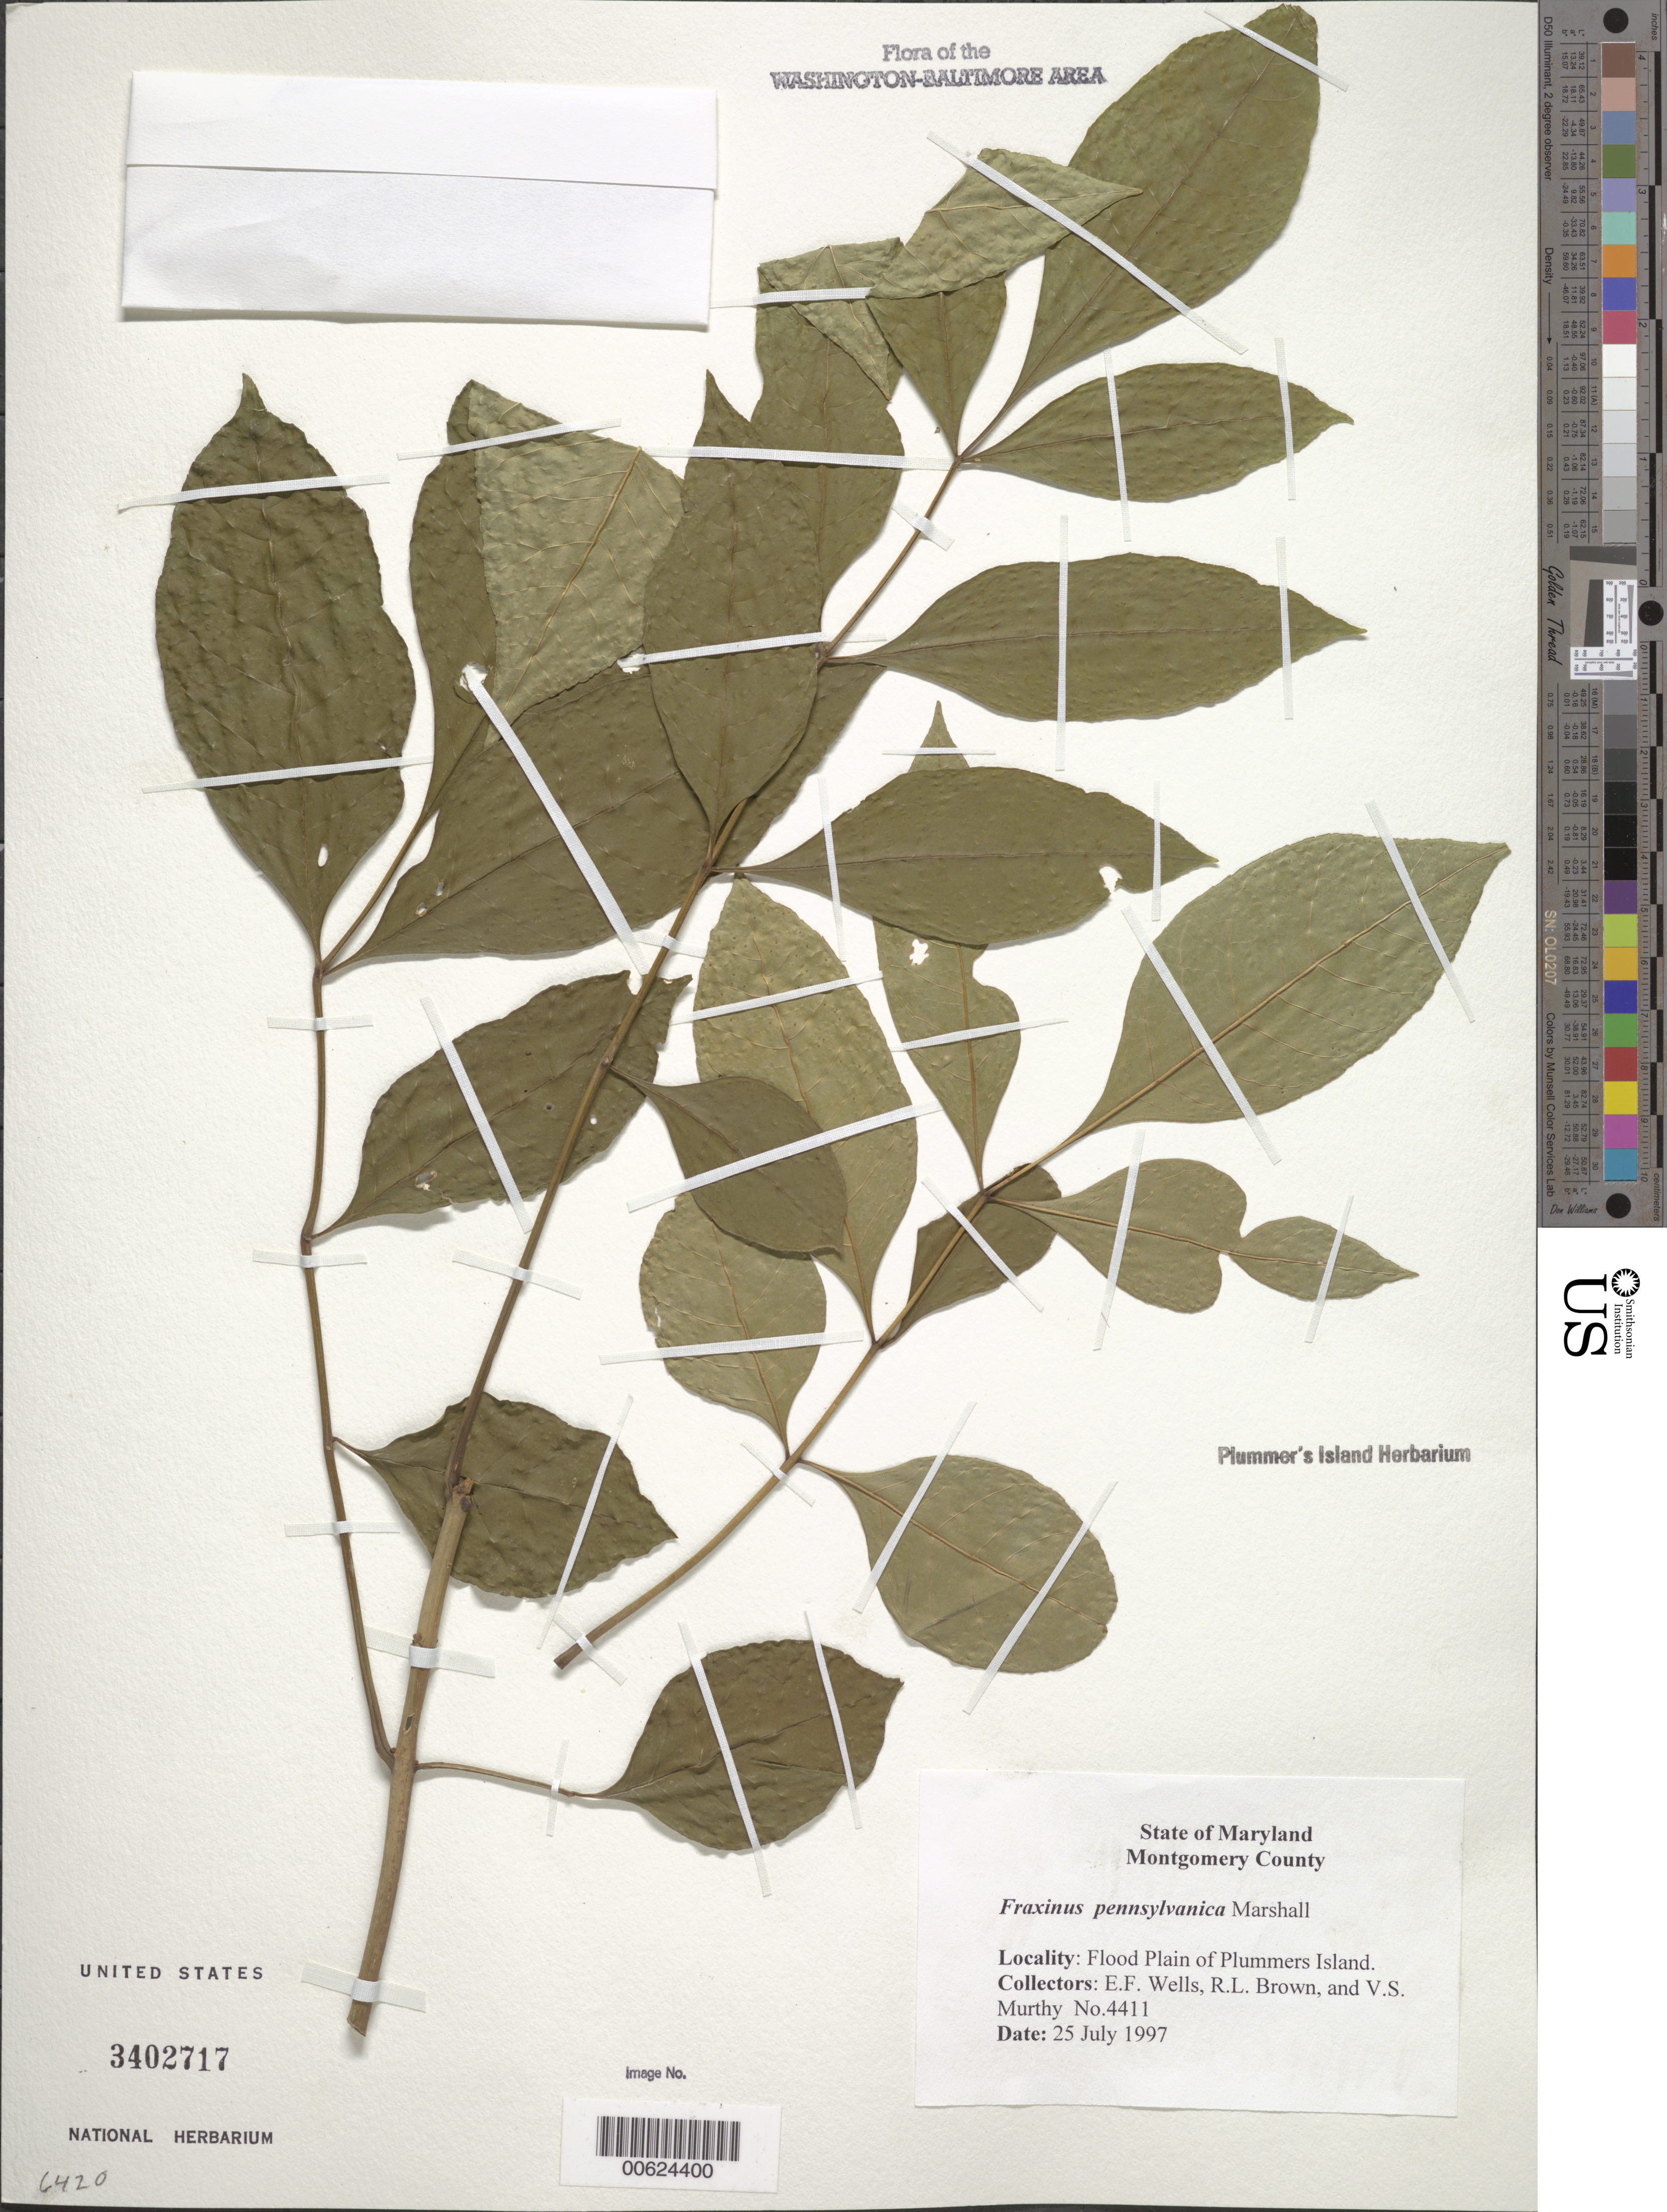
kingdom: Plantae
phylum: Tracheophyta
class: Magnoliopsida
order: Fabales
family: Fabaceae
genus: Kummerowia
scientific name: Kummerowia striata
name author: (Thunb.) Schindl.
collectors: E. F. Wells, R. L. Brown & V. S. Murthy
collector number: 4441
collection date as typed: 31 Aug 1997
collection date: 1997-08-31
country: United States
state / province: Maryland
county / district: Montgomery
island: Plummers Island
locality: Plummers Island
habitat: Floodplain.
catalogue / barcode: US 3402717